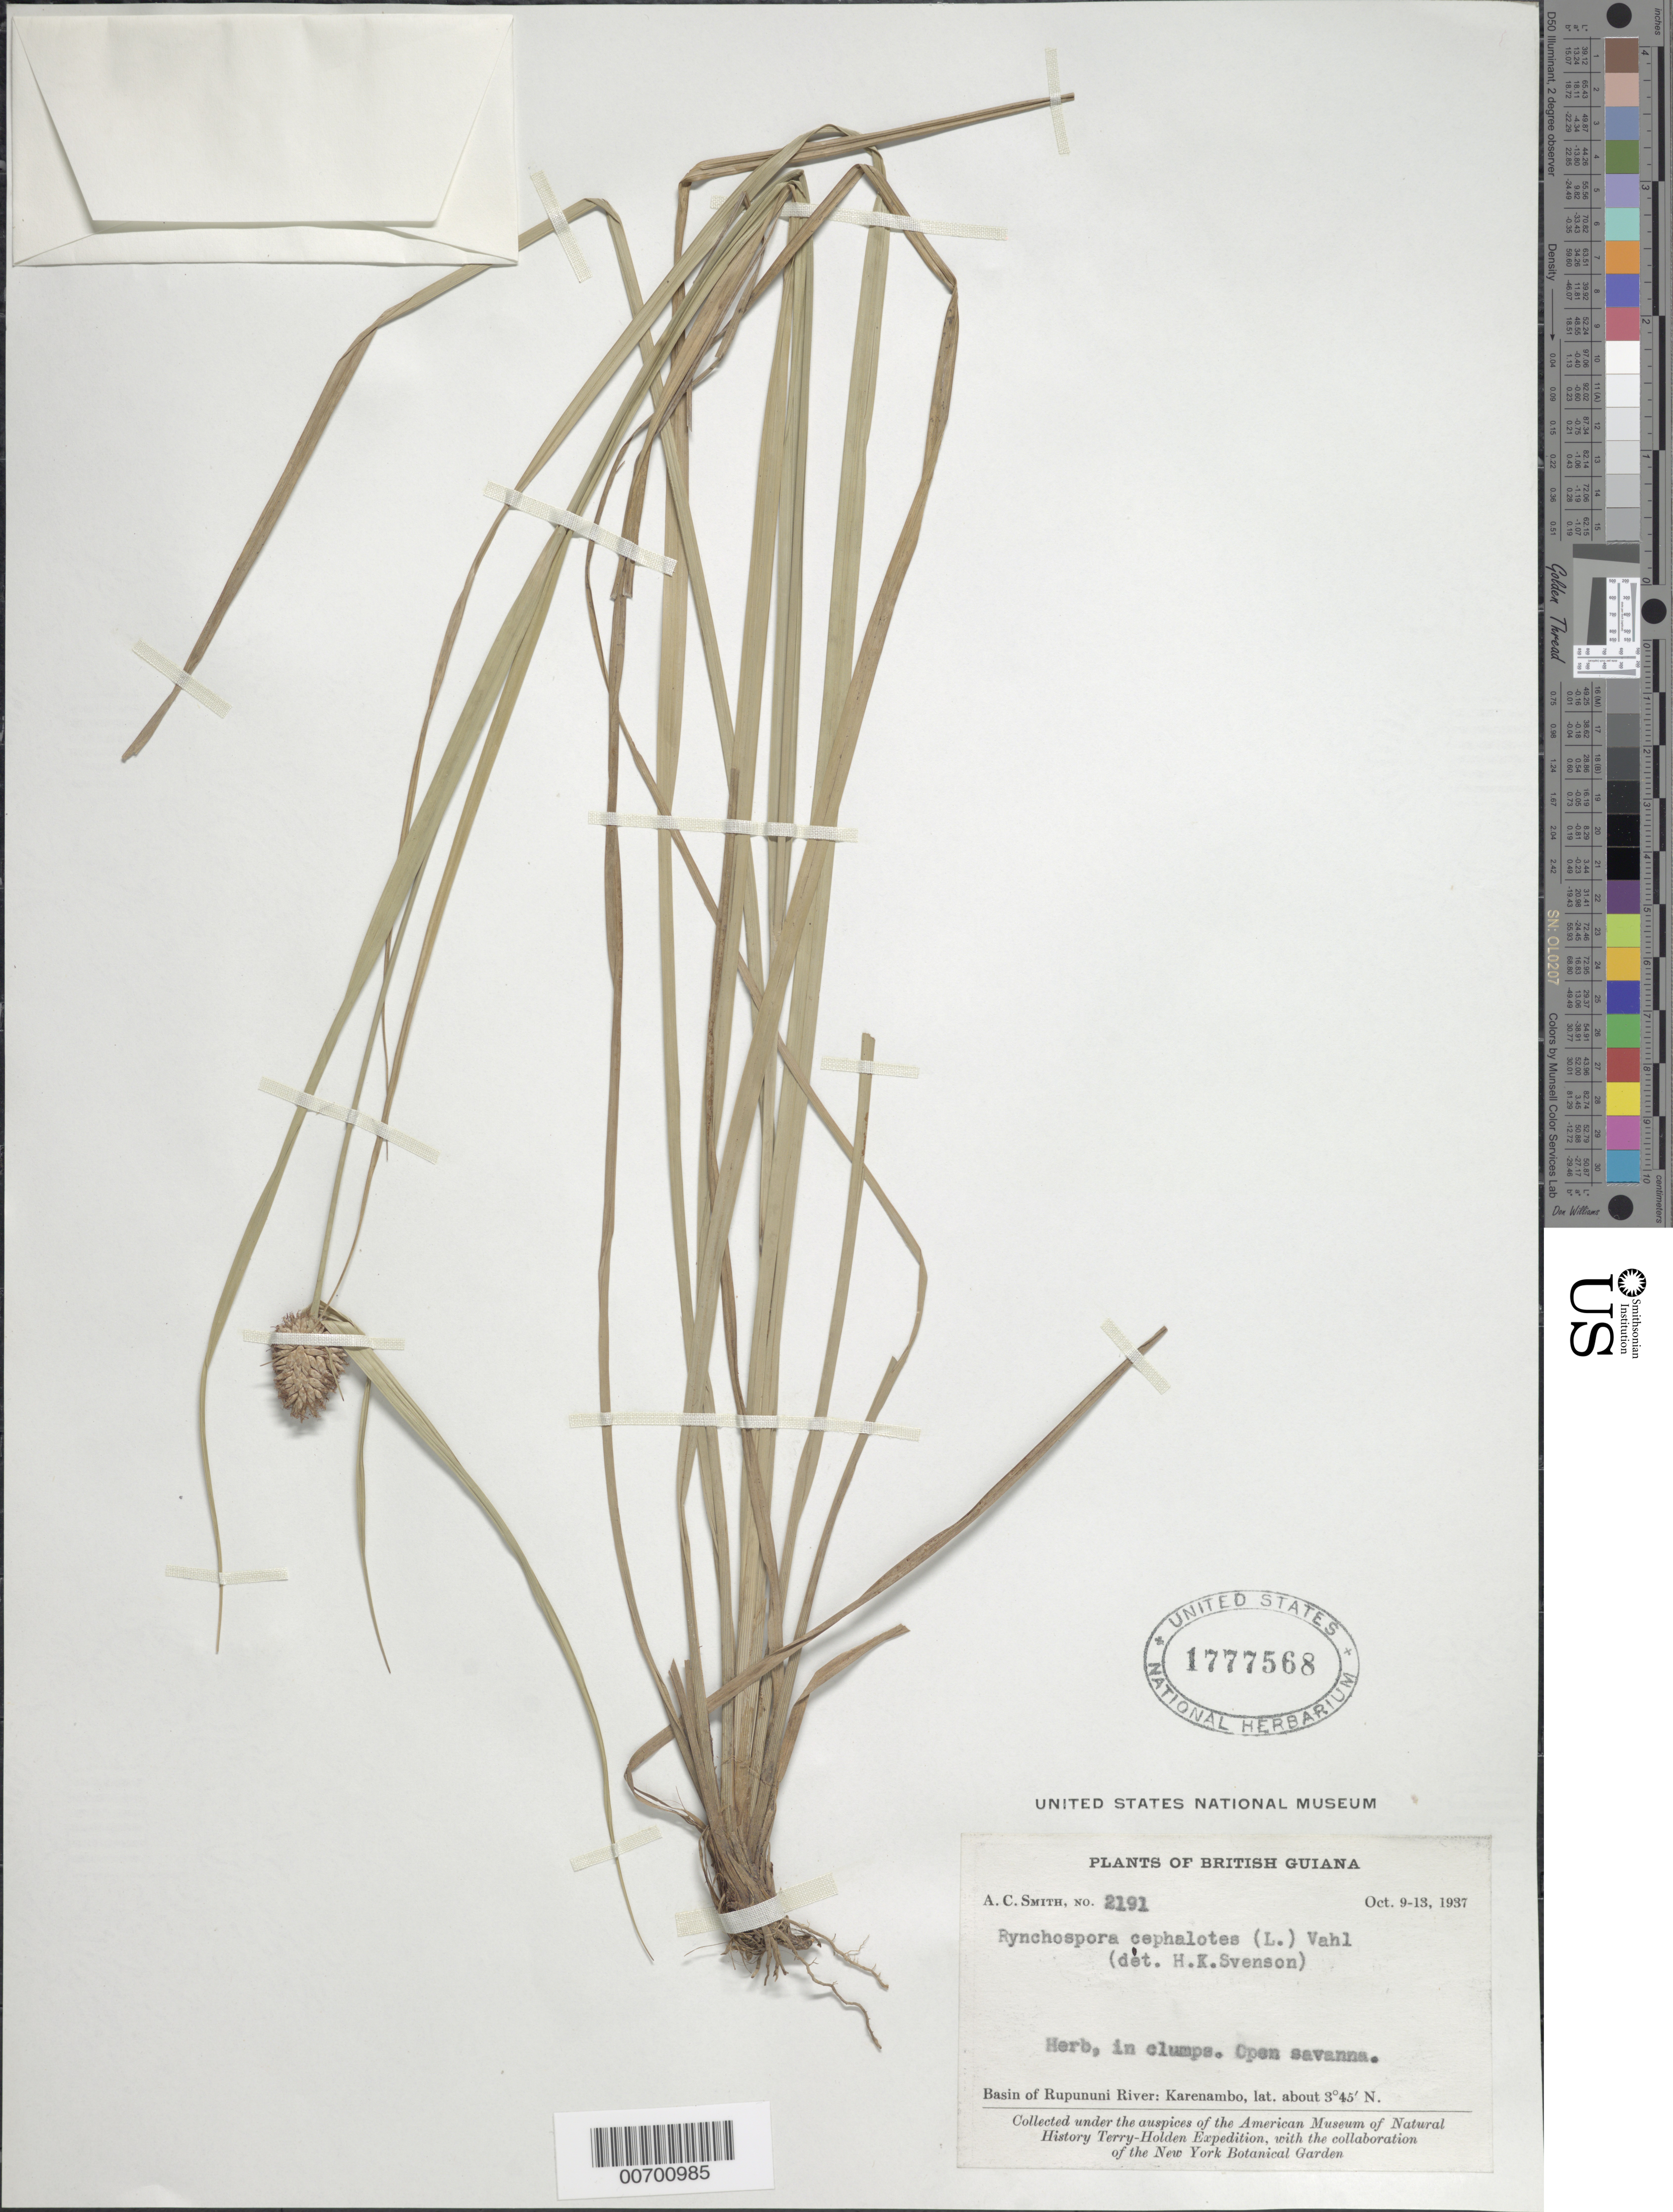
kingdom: Plantae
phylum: Tracheophyta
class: Liliopsida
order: Poales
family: Cyperaceae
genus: Rhynchospora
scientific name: Rhynchospora cephalotes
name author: (L.) Vahl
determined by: Svenson, Henry K.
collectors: A. C. Smith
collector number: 2191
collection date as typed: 9-Oct-37 to 13-Oct-37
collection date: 1937-10-09/1937-10-13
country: Guyana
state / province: U. Takutu-U. Essequibo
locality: Karanambo, Rupununi River basin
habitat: Open savanna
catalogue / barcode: US 1777568